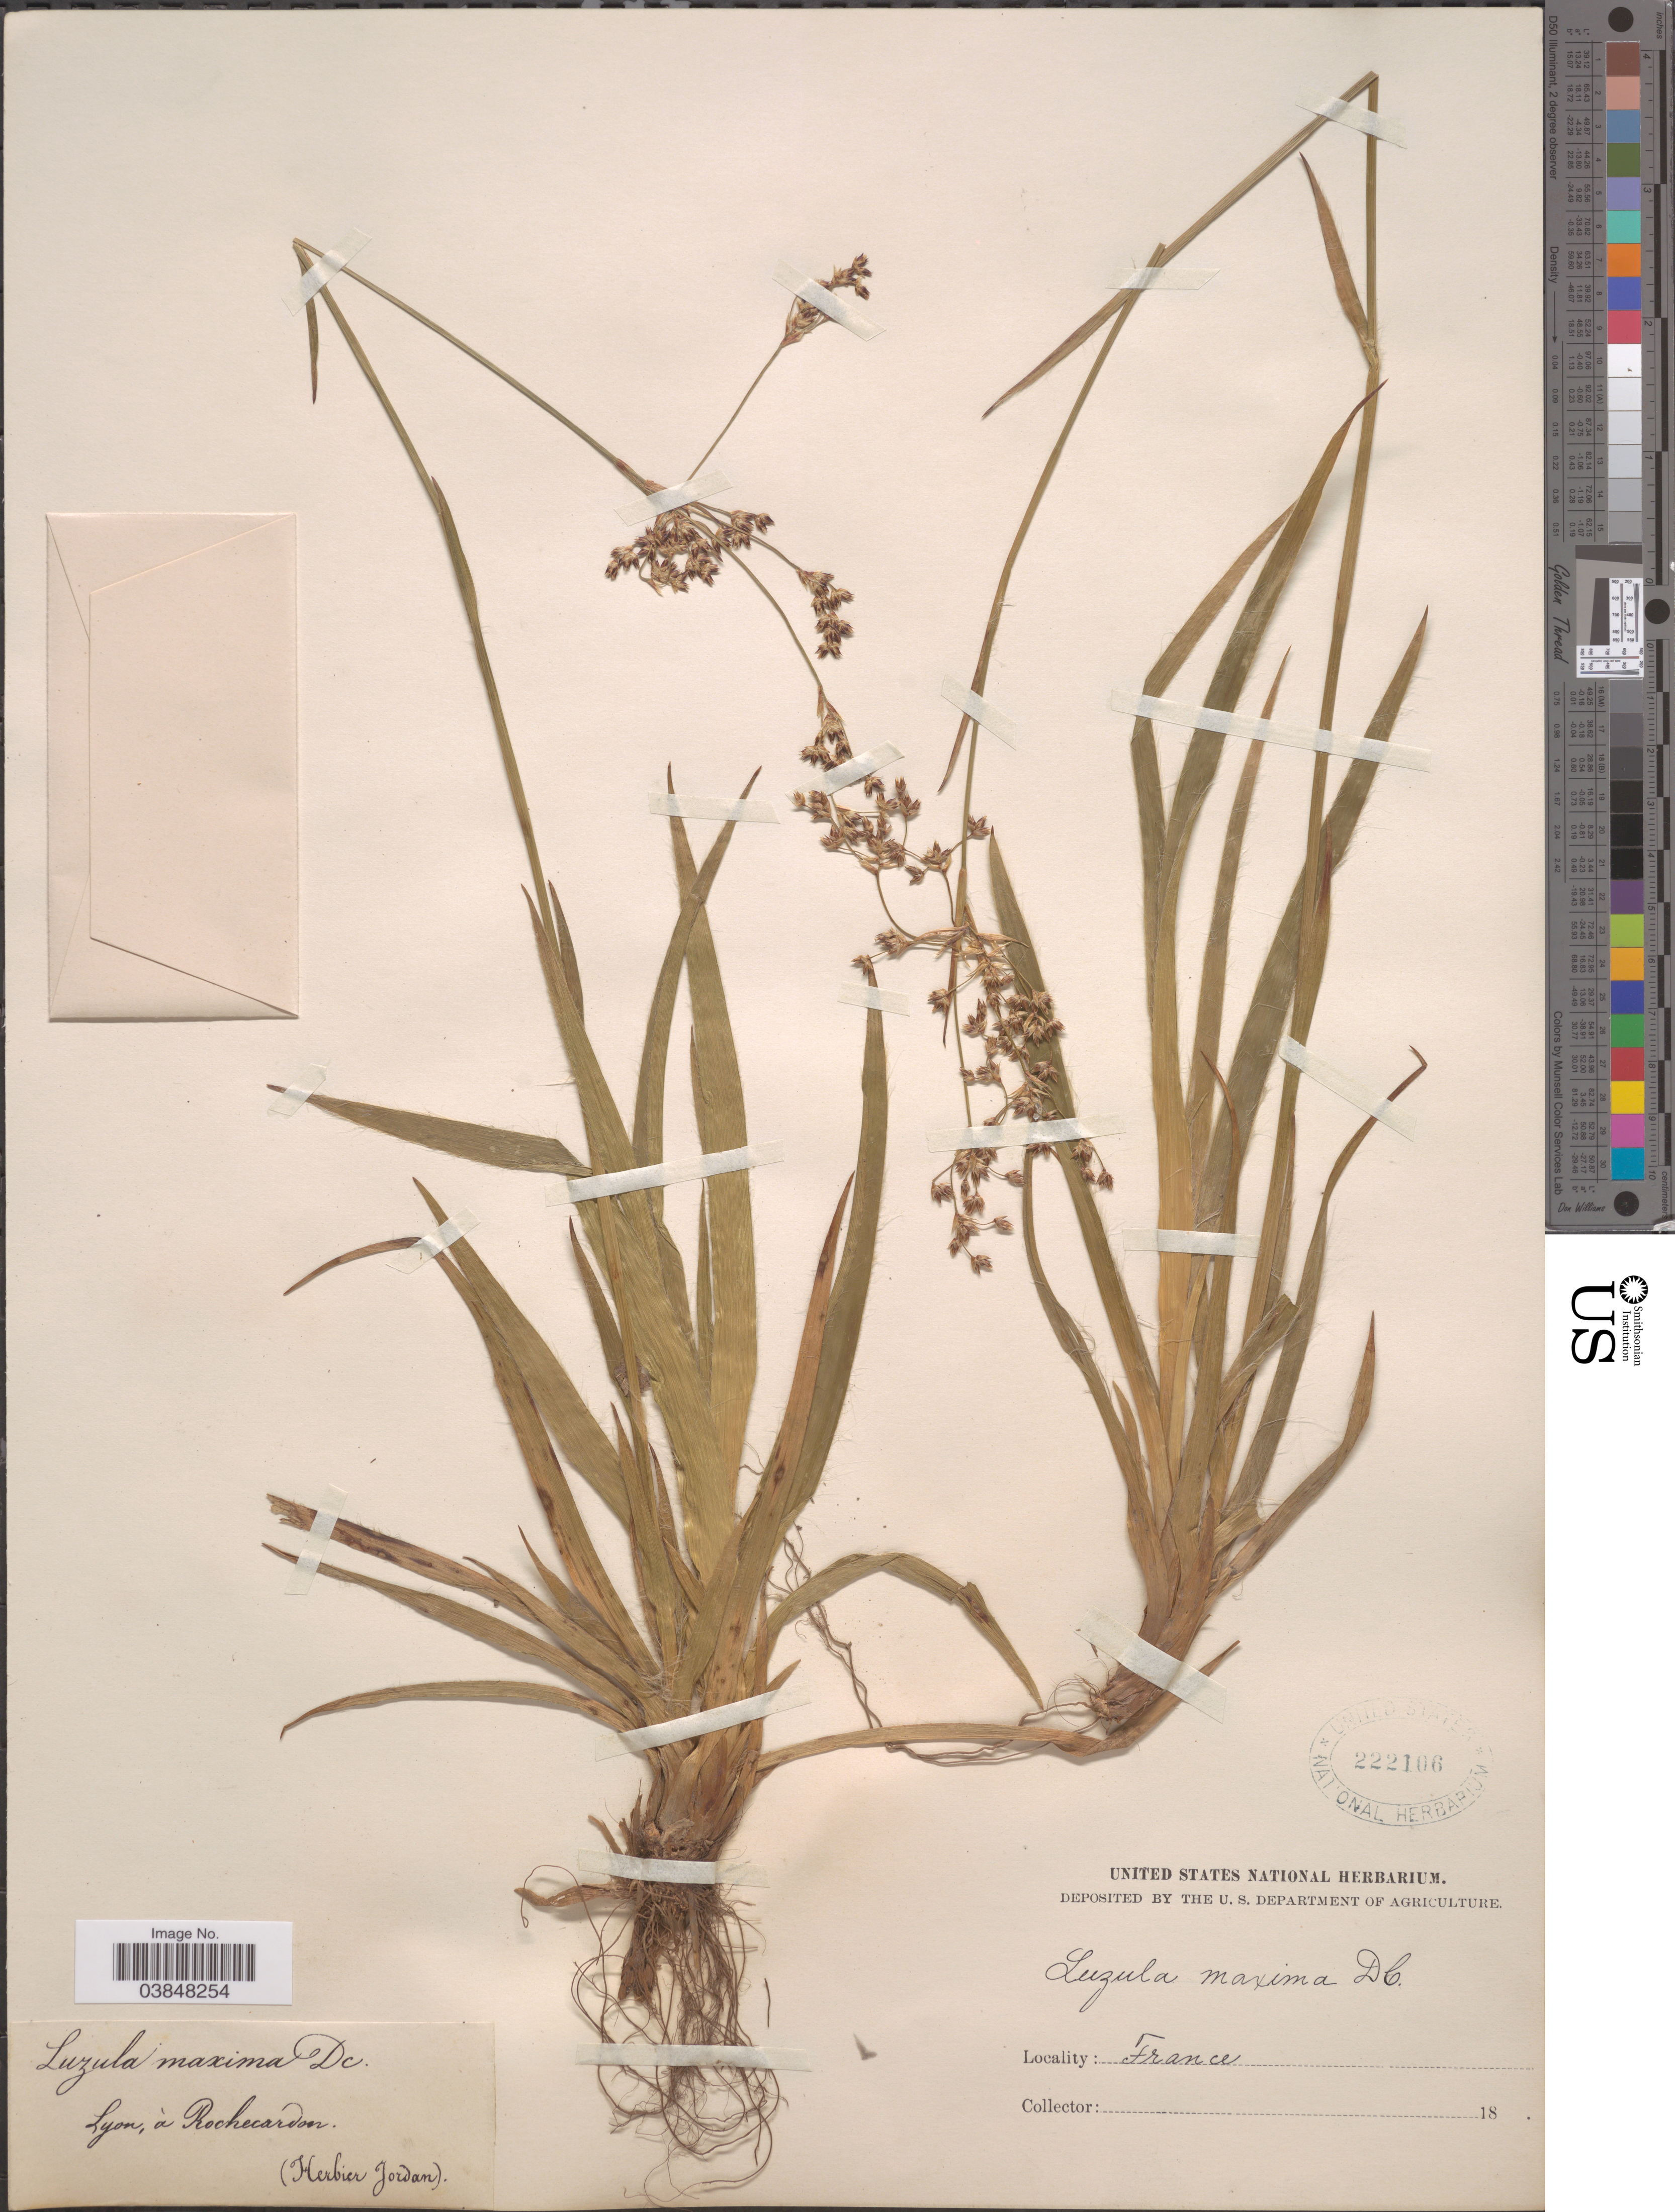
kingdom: Plantae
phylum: Tracheophyta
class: Liliopsida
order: Poales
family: Juncaceae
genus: Luzula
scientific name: Luzula sylvatica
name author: (Huds.) Gaudin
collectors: ex herb. Jordan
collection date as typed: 18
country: France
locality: Lyon, à Rochecardon.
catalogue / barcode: US 222106